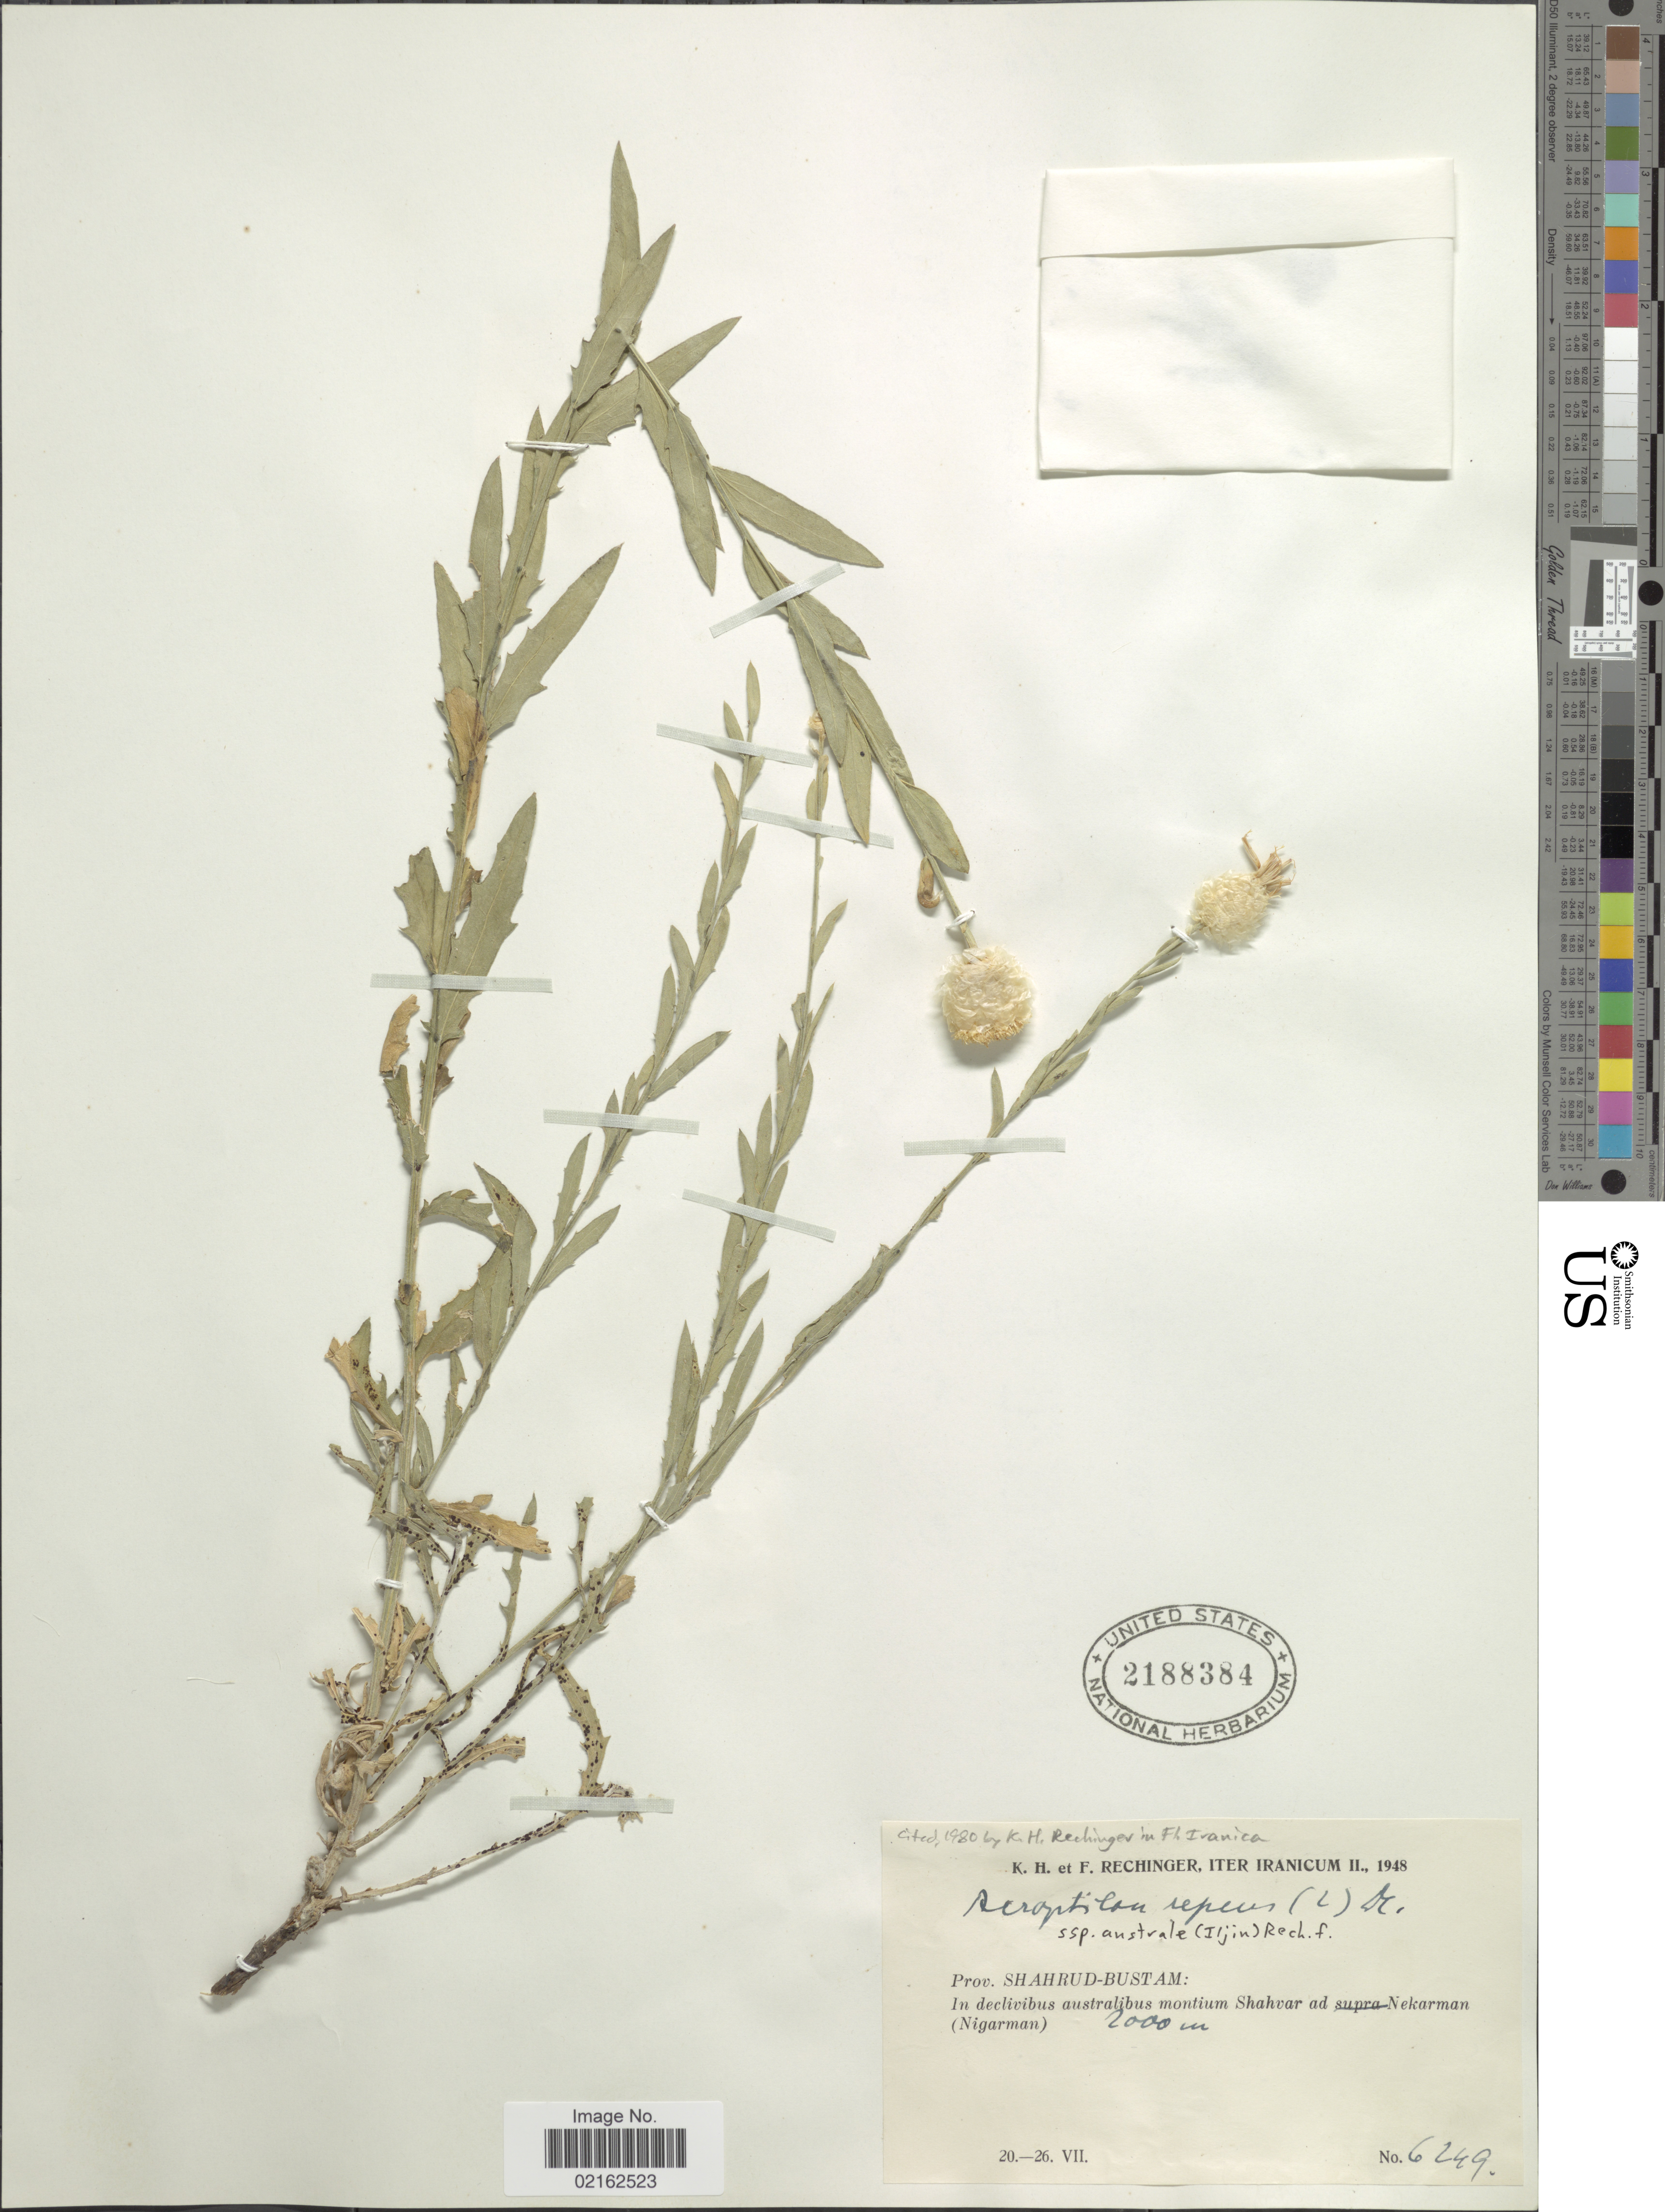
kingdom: Plantae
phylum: Tracheophyta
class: Magnoliopsida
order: Asterales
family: Asteraceae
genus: Acroptilon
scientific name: Acroptilon repens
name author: (L.) DC.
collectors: K. H. Rechinger & F. Rechinger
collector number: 6249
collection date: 1948-07-20/1948-07-26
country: Iran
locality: Prov. Shahrud-Bustam, montium Shahvar ad Nekarman (Nigarman)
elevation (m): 2000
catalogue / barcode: US 2188384